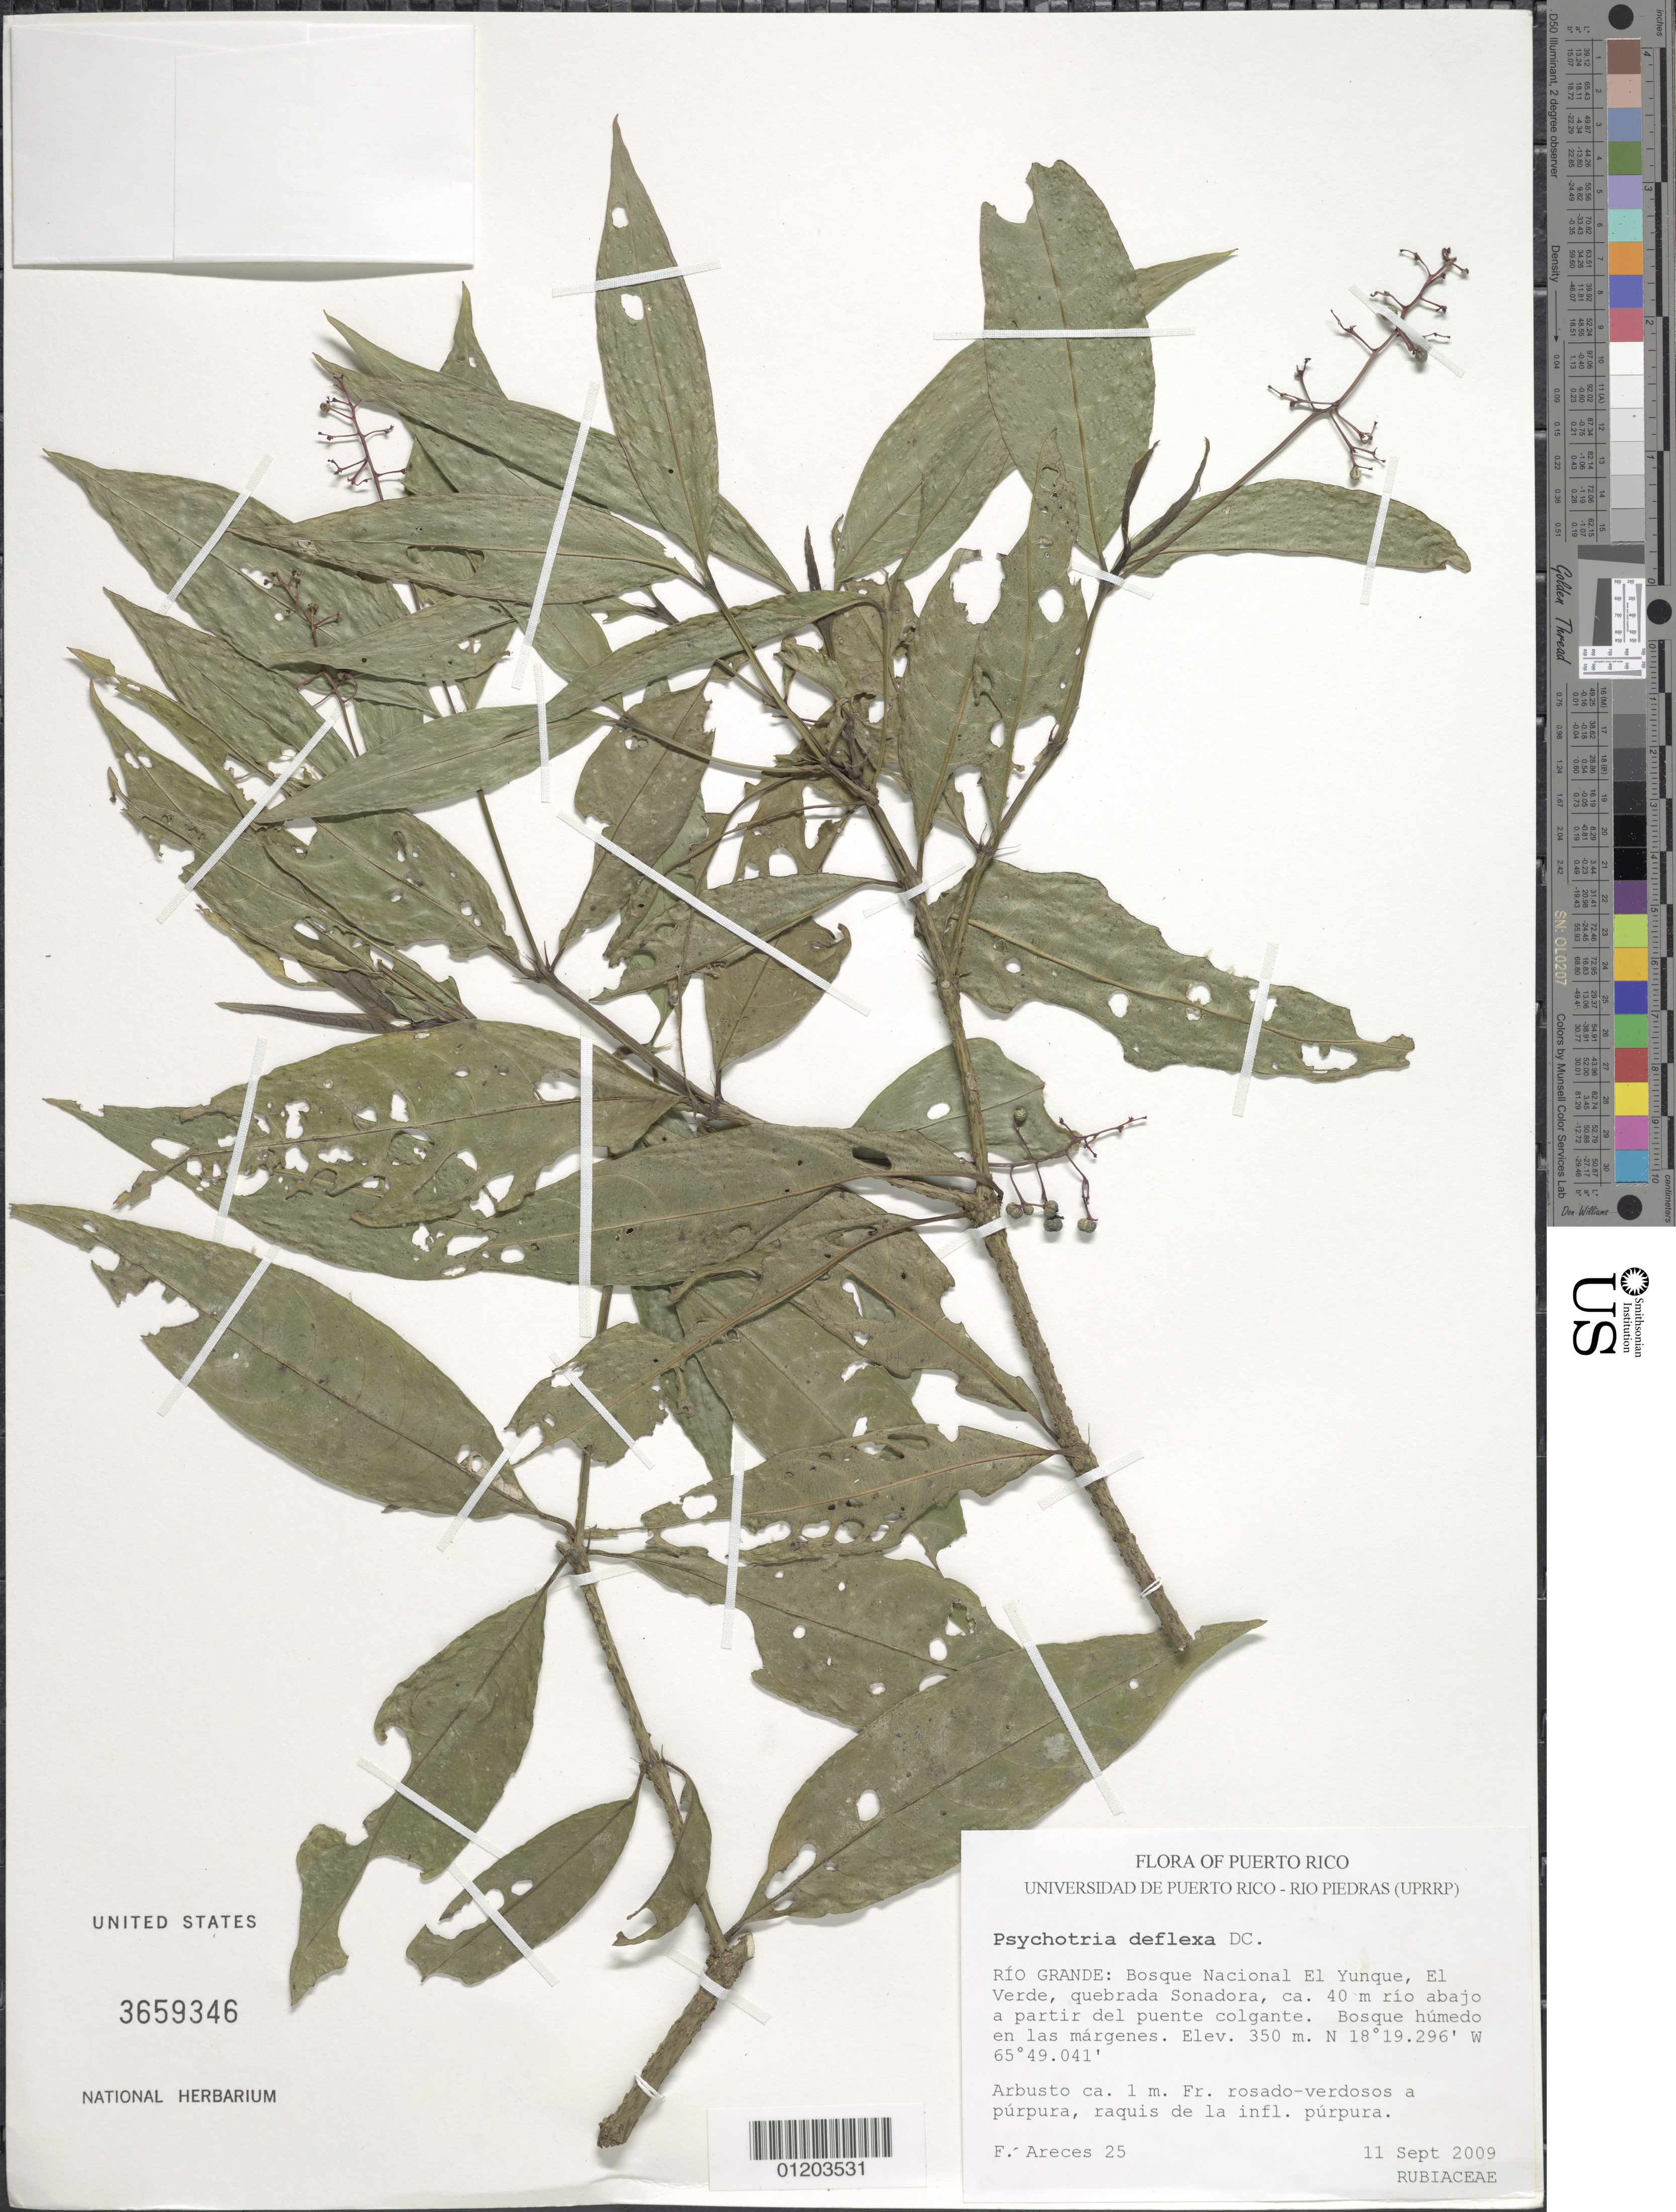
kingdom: Plantae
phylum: Tracheophyta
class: Magnoliopsida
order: Gentianales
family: Rubiaceae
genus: Psychotria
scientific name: Psychotria deflexa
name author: DC.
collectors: F. Areces Berazaín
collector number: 25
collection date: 2009-09-11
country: Puerto Rico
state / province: Río Grande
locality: Bosque Nacional El Yunque, El Verde, quebrada Sonadora, ca. 40 m río abajo a partir del puente colgante.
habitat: Bosque húmedo en las márgenes.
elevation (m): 350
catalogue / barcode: US 3659346